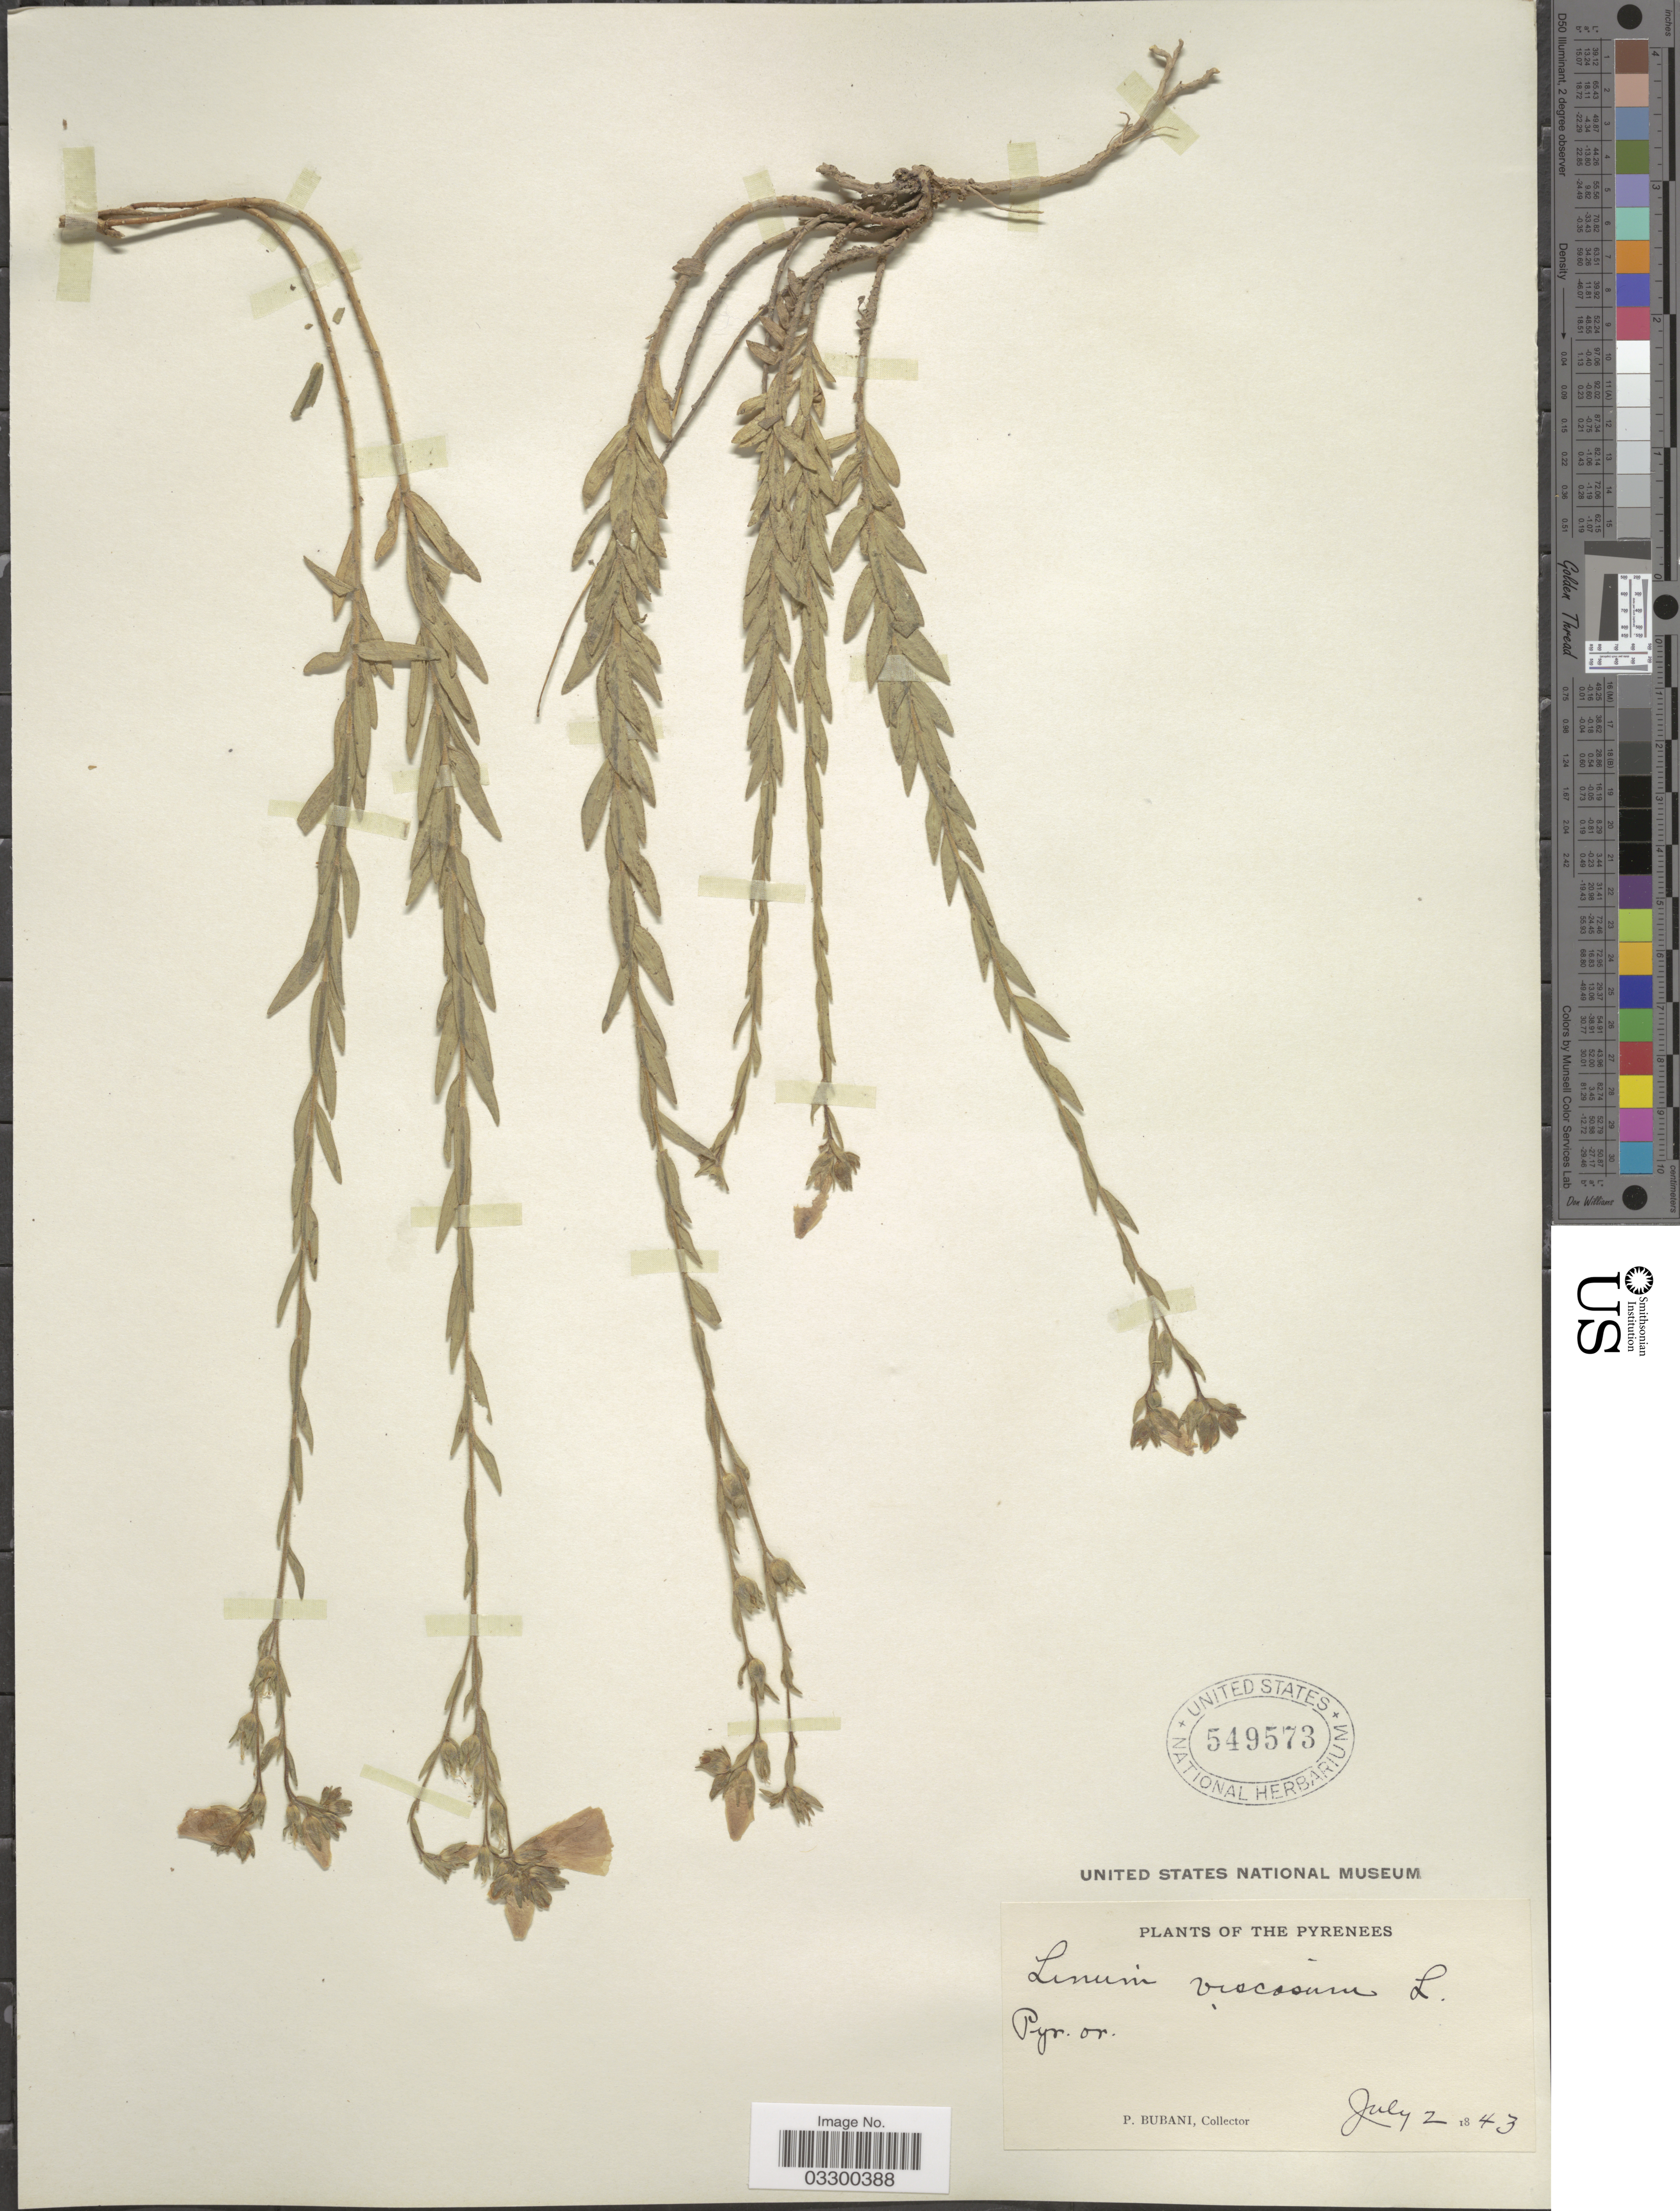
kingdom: Plantae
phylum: Tracheophyta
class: Magnoliopsida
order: Malpighiales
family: Linaceae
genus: Linum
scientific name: Linum viscosum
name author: L.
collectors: P. Bubani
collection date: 1843-07-02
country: France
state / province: Occitanie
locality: Pyrenees. Pyr.or.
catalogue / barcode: US 549573